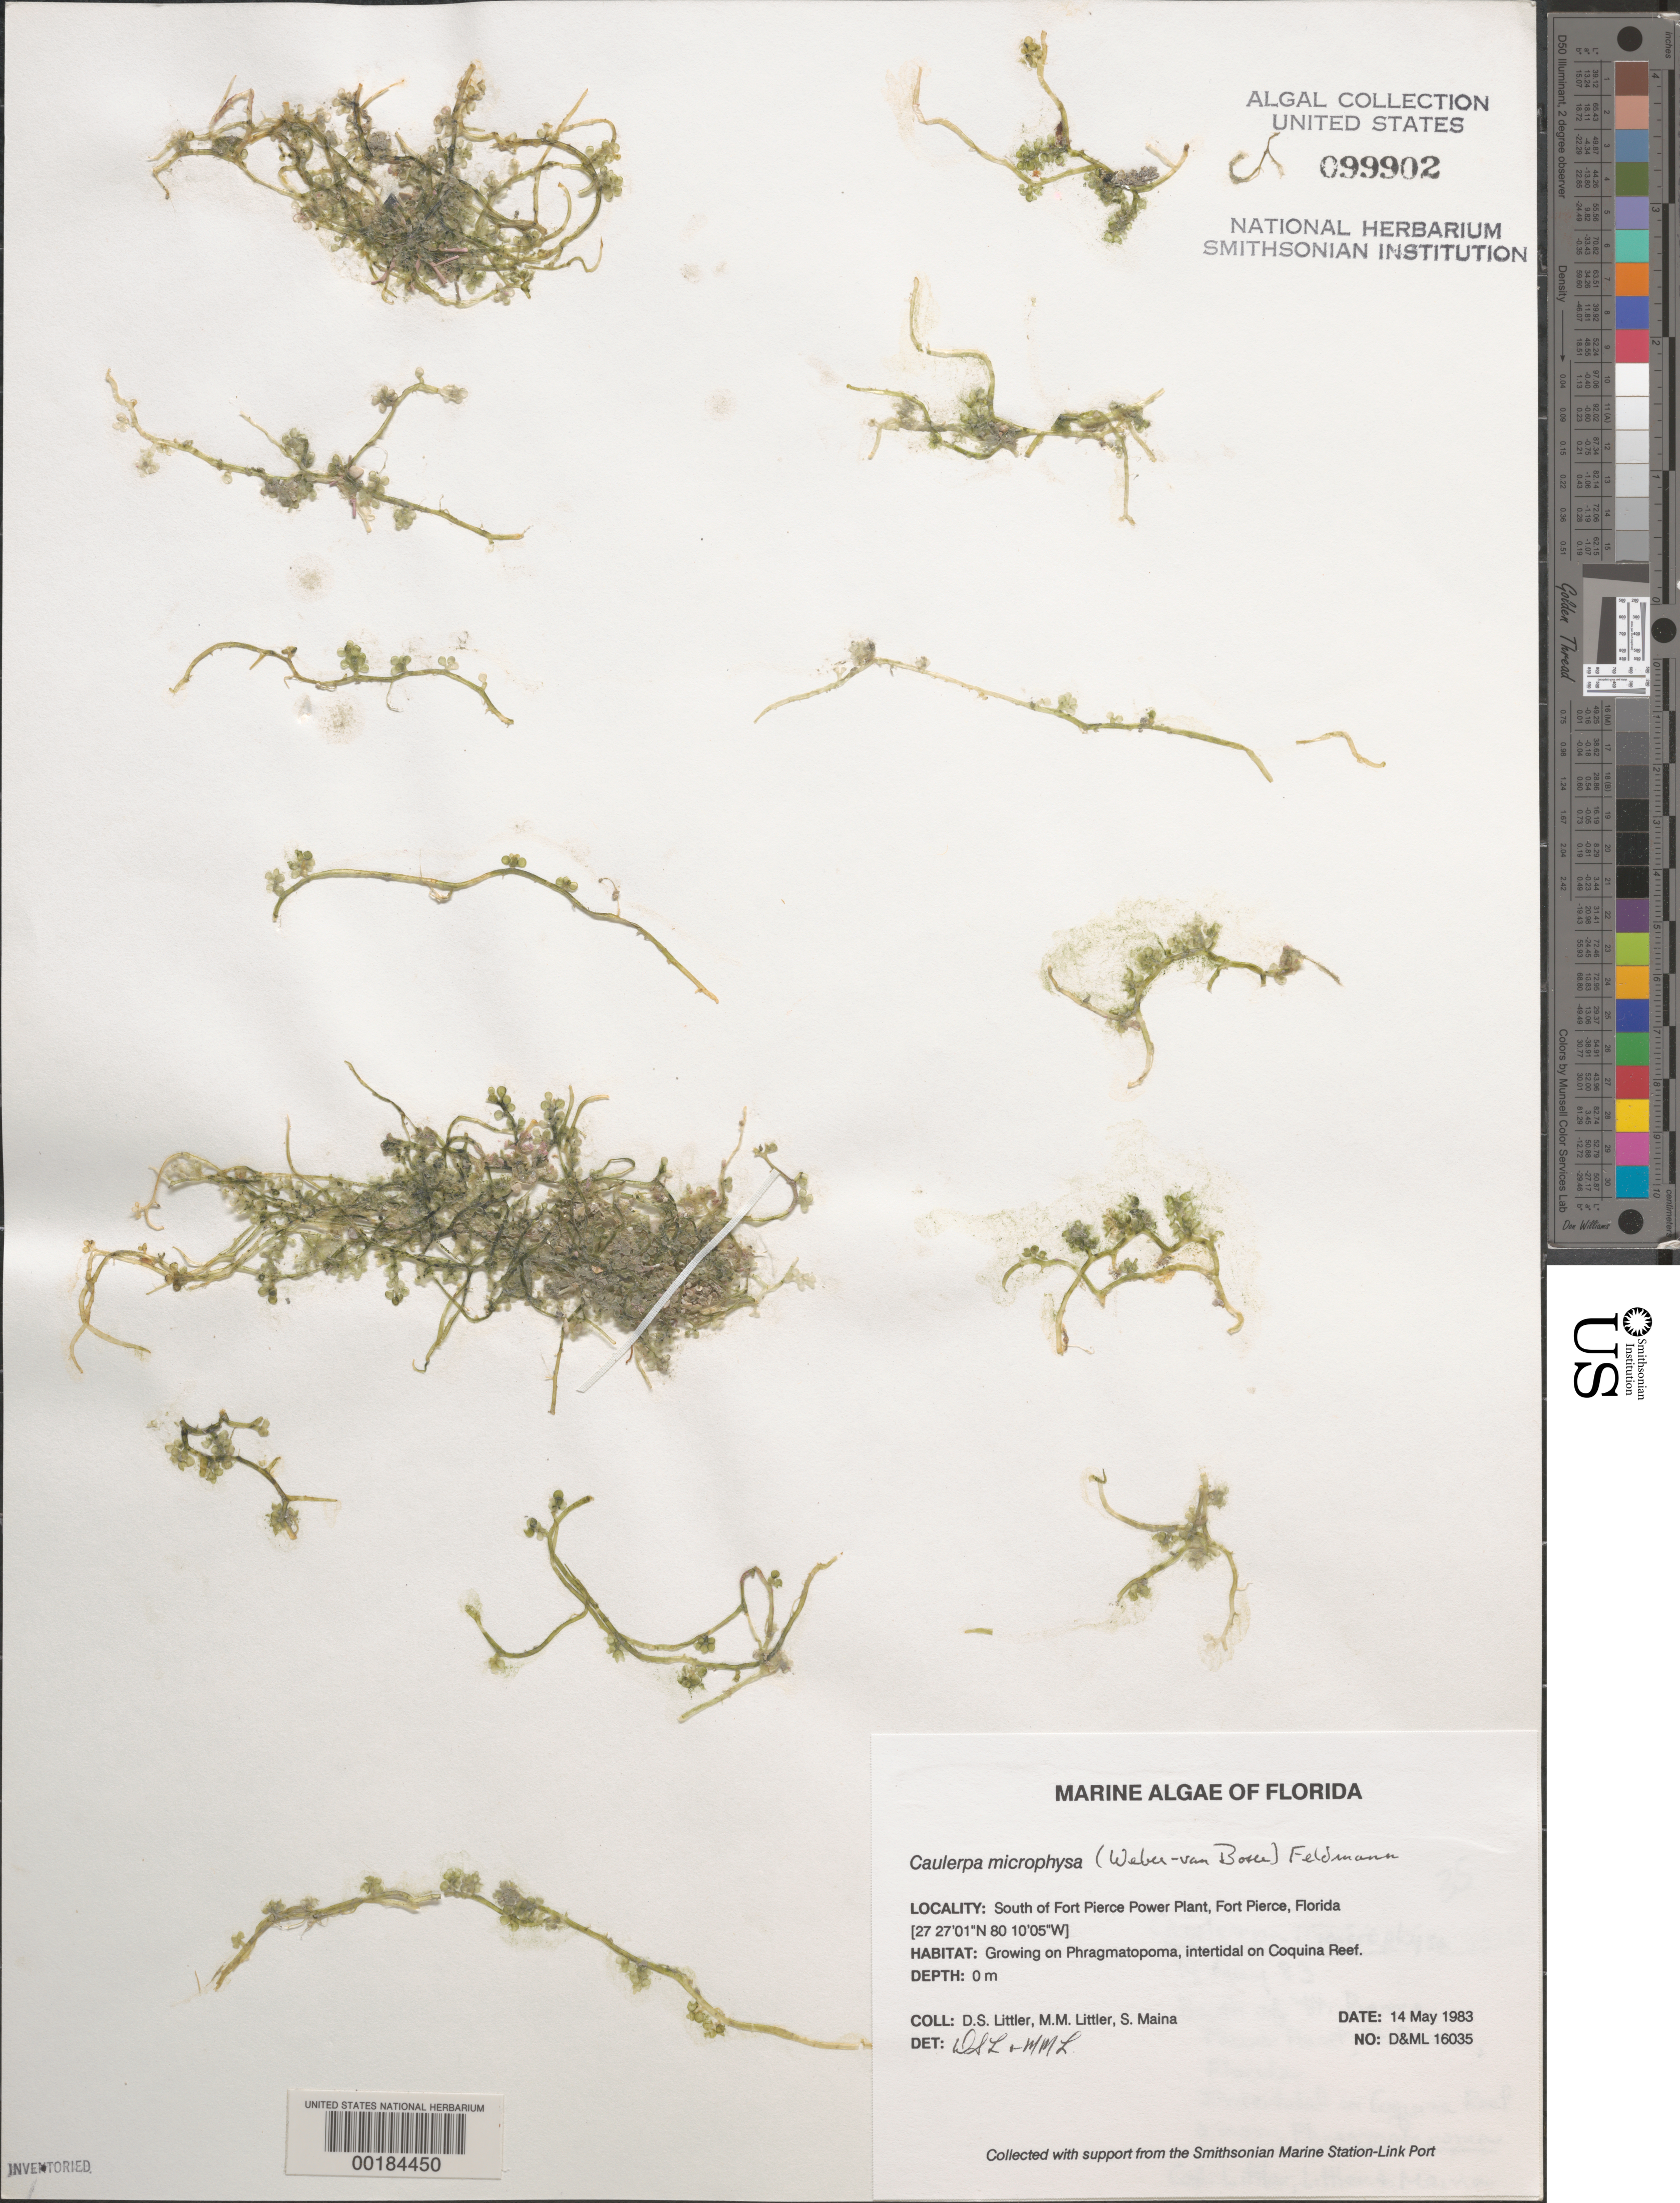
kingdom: Plantae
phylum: Chlorophyta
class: Ulvophyceae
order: Bryopsidales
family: Caulerpaceae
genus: Caulerpa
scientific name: Caulerpa microphysa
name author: (Weber Bosse) Feldmann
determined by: Littler, D. S.; Littler, M. M.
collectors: D. S. Littler, M. M. Littler & S. Maina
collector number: D&ML 16035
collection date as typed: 14 May 1983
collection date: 1983-05-14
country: United States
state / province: Florida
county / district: Saint Lucie County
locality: Fort Pierce, south of Fort Pierce power plant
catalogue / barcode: US 99902